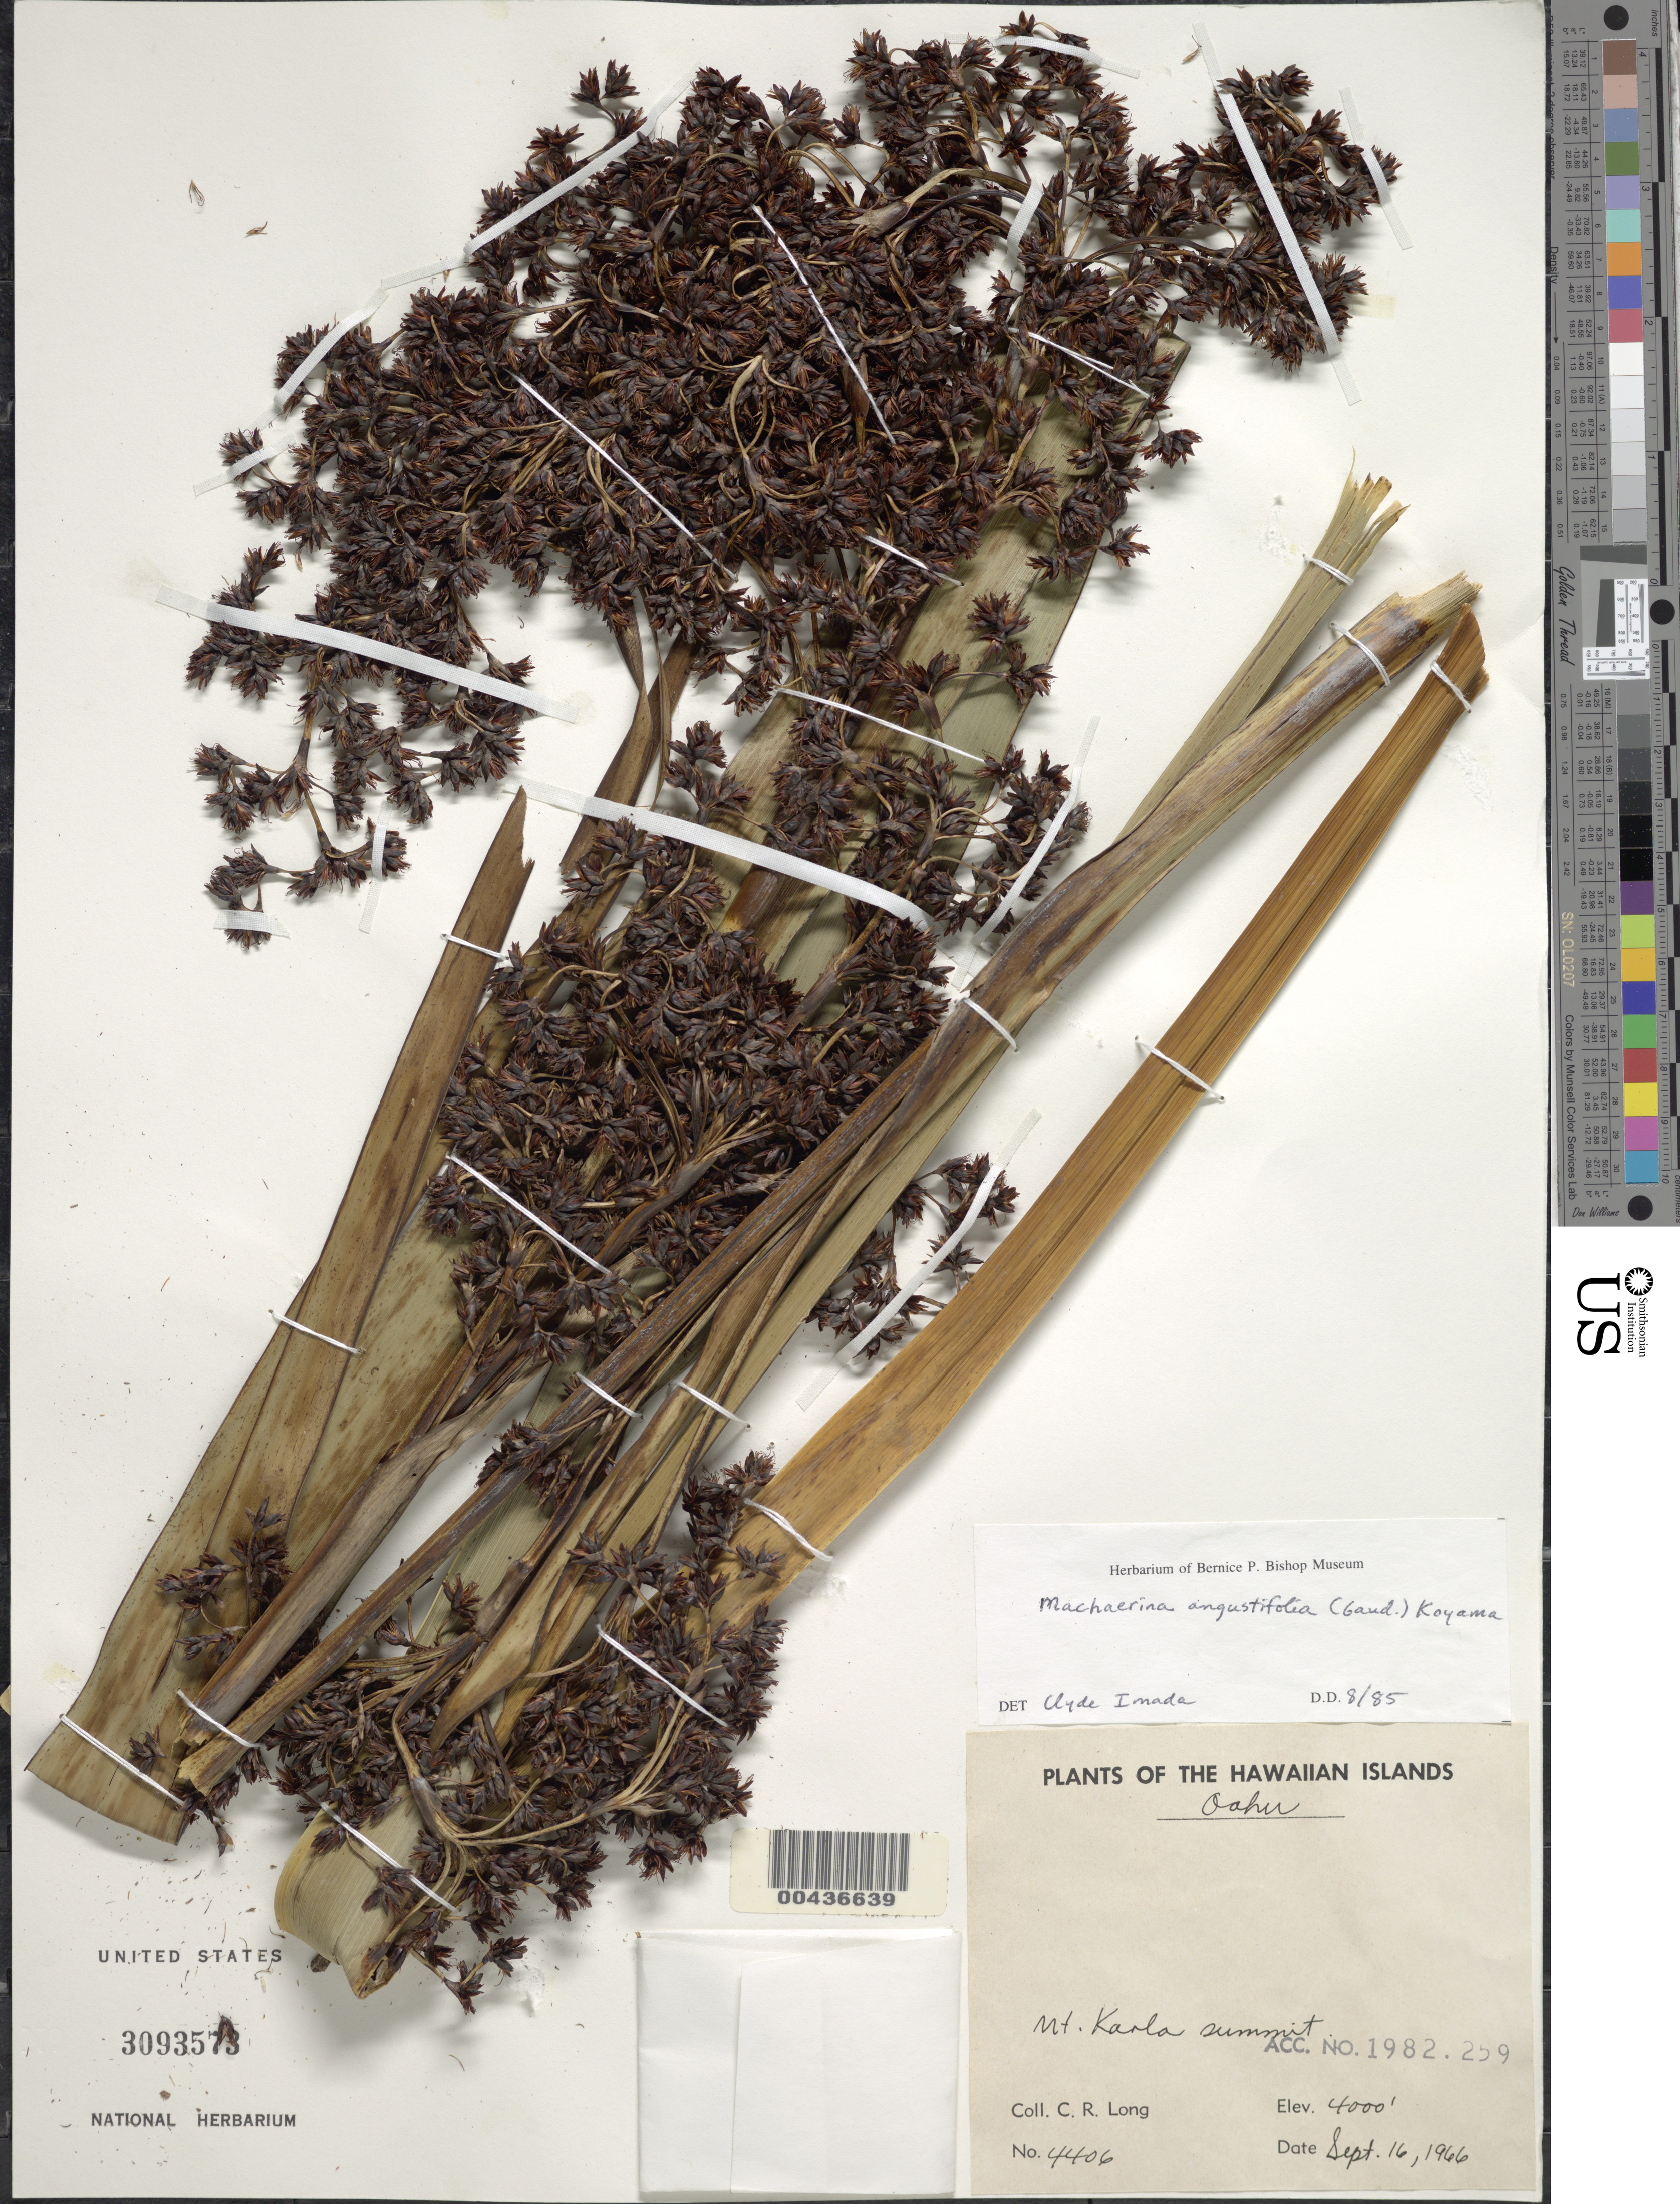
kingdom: Plantae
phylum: Tracheophyta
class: Liliopsida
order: Poales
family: Cyperaceae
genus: Machaerina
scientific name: Machaerina angustifolia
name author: (Gaudich.) T. Koyama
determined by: Imada, C. T.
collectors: C. Long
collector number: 4406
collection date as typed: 16 Sep 1966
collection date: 1966-09-16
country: United States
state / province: Hawaii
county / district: Honolulu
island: Oahu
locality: Mt. Kaala summit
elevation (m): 1219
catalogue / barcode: US 3093573